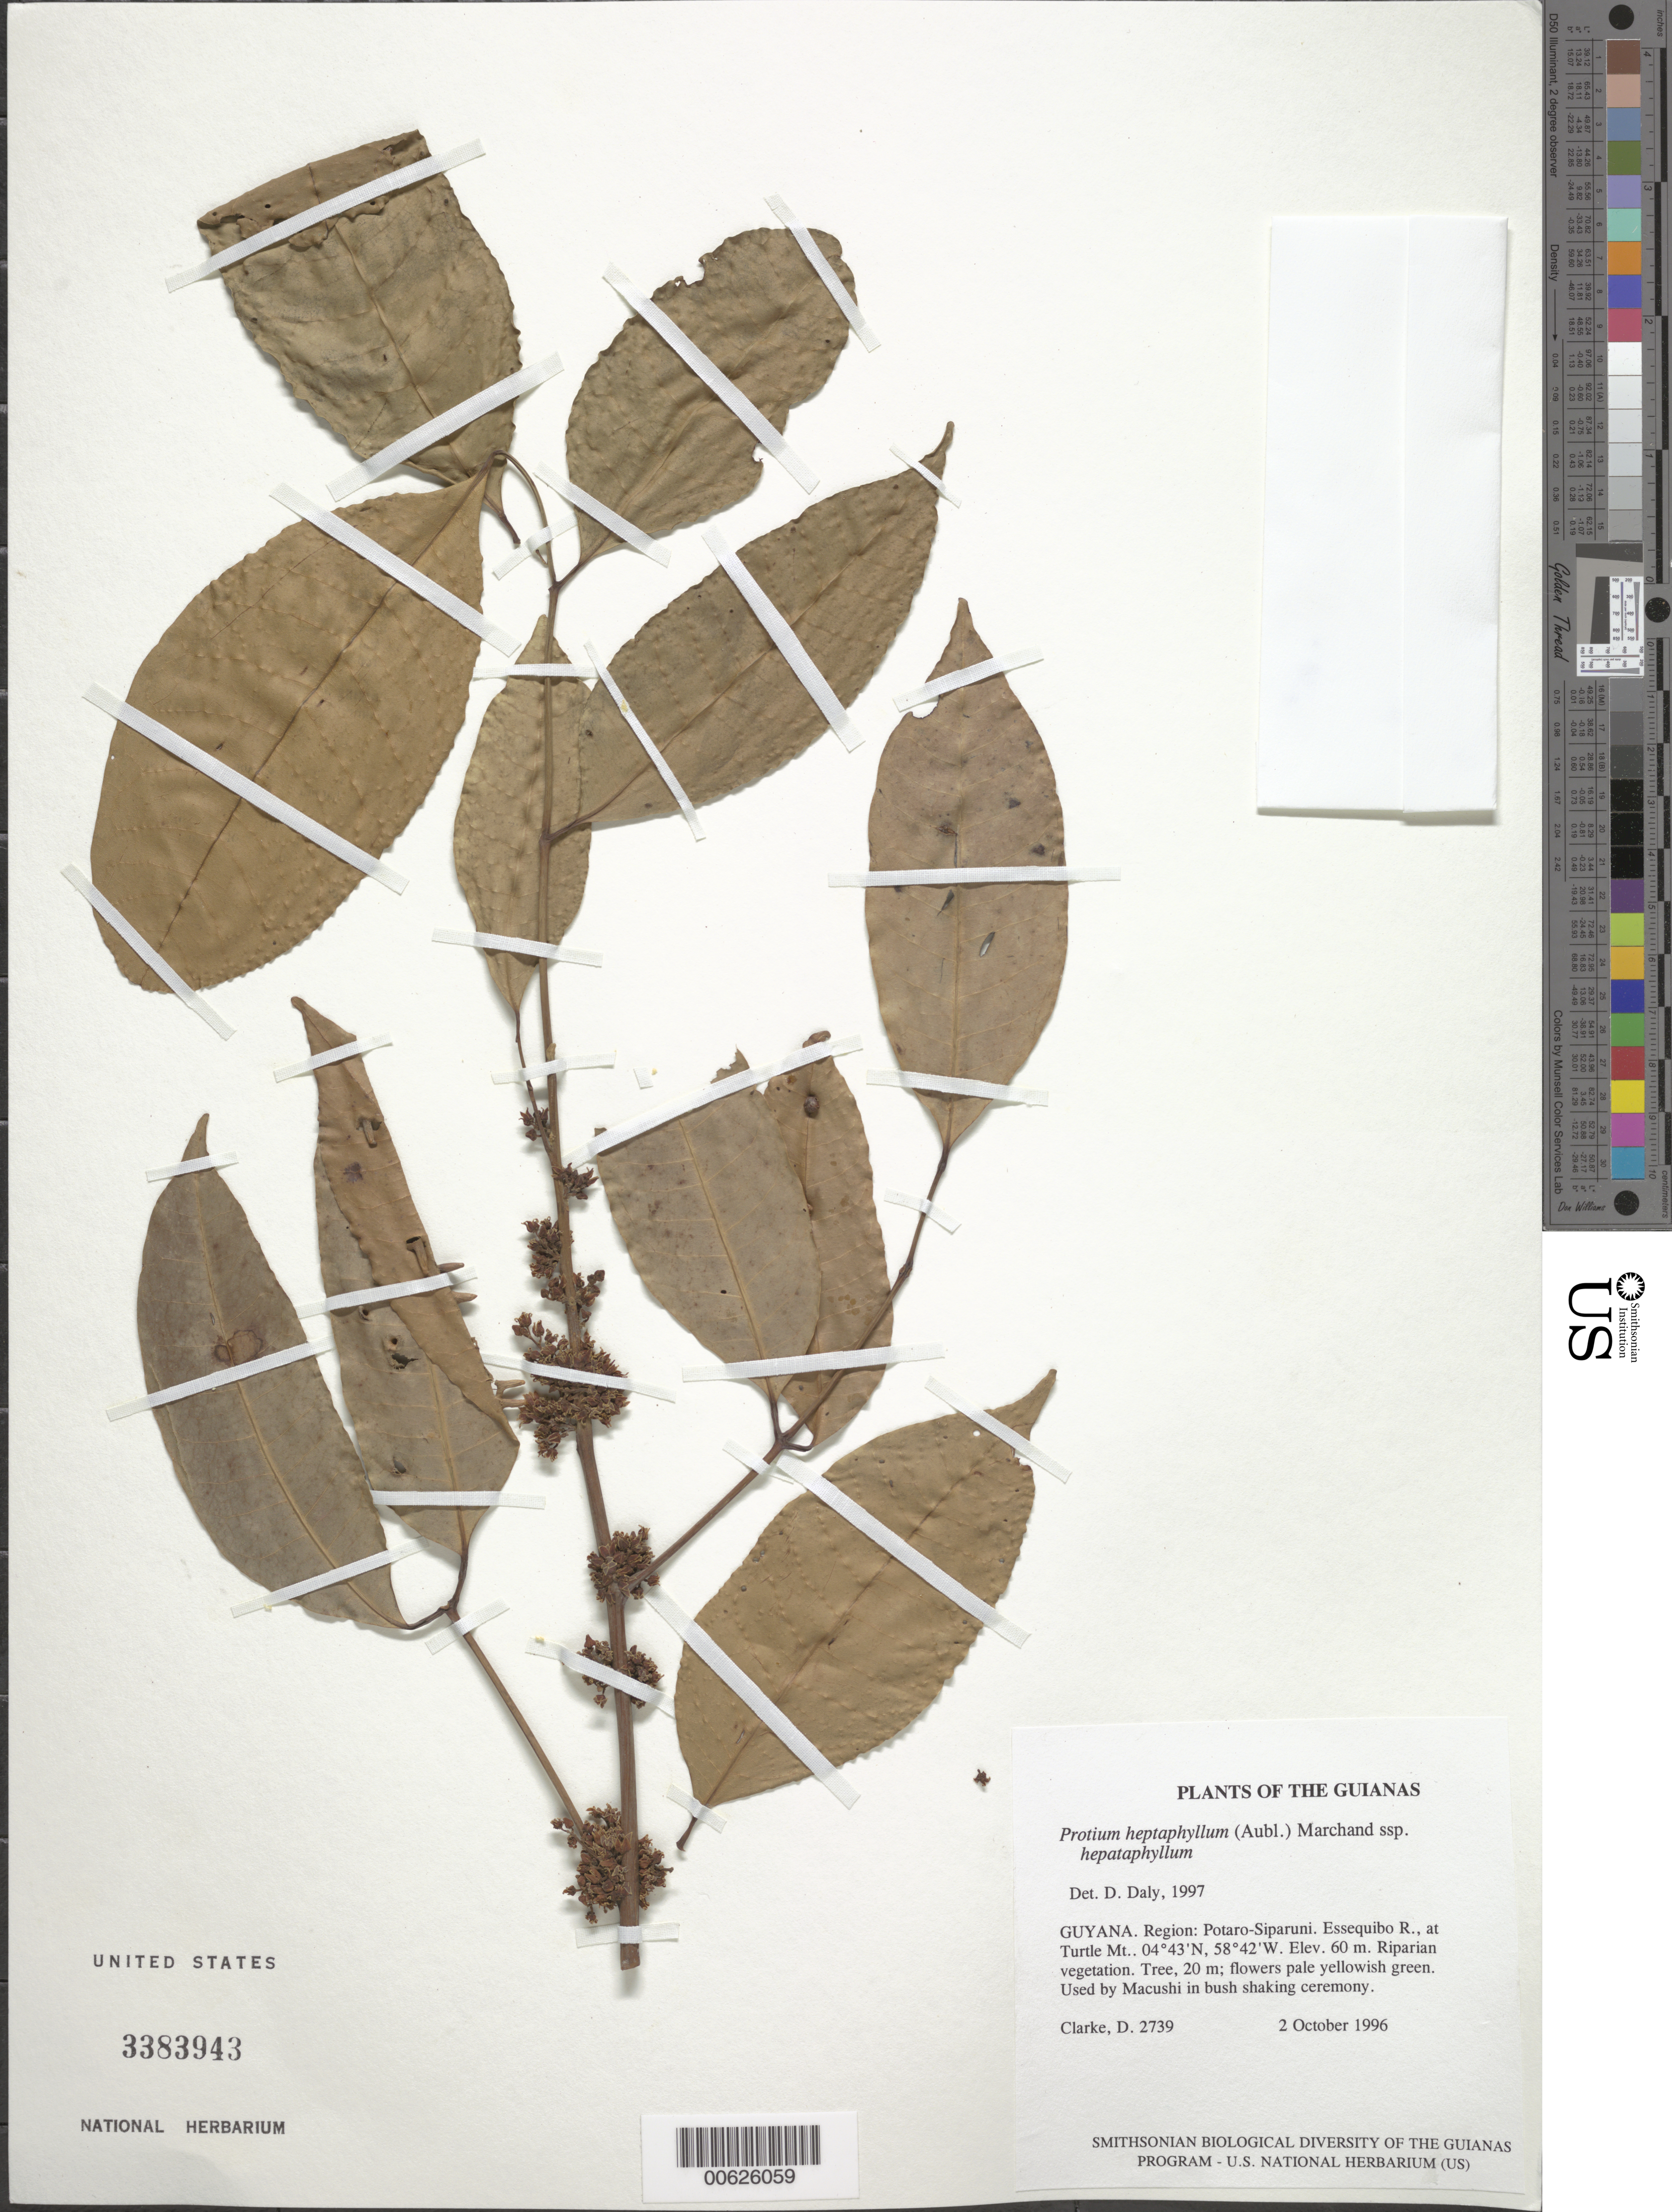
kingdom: Plantae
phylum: Tracheophyta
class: Magnoliopsida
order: Sapindales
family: Burseraceae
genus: Protium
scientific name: Protium heptaphyllum subsp. heptaphyllum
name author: (Aubl.) Marchand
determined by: Daly, D. C.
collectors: H. D. Clarke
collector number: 2739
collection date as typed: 2 October 1996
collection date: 1996-10-02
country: Guyana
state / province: Potaro-Siparuni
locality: Iwokrama International Rainforest Reserve; Essequibo R., at Turtle Mt.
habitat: Riparian vegetation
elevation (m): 60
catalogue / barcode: US 3383943